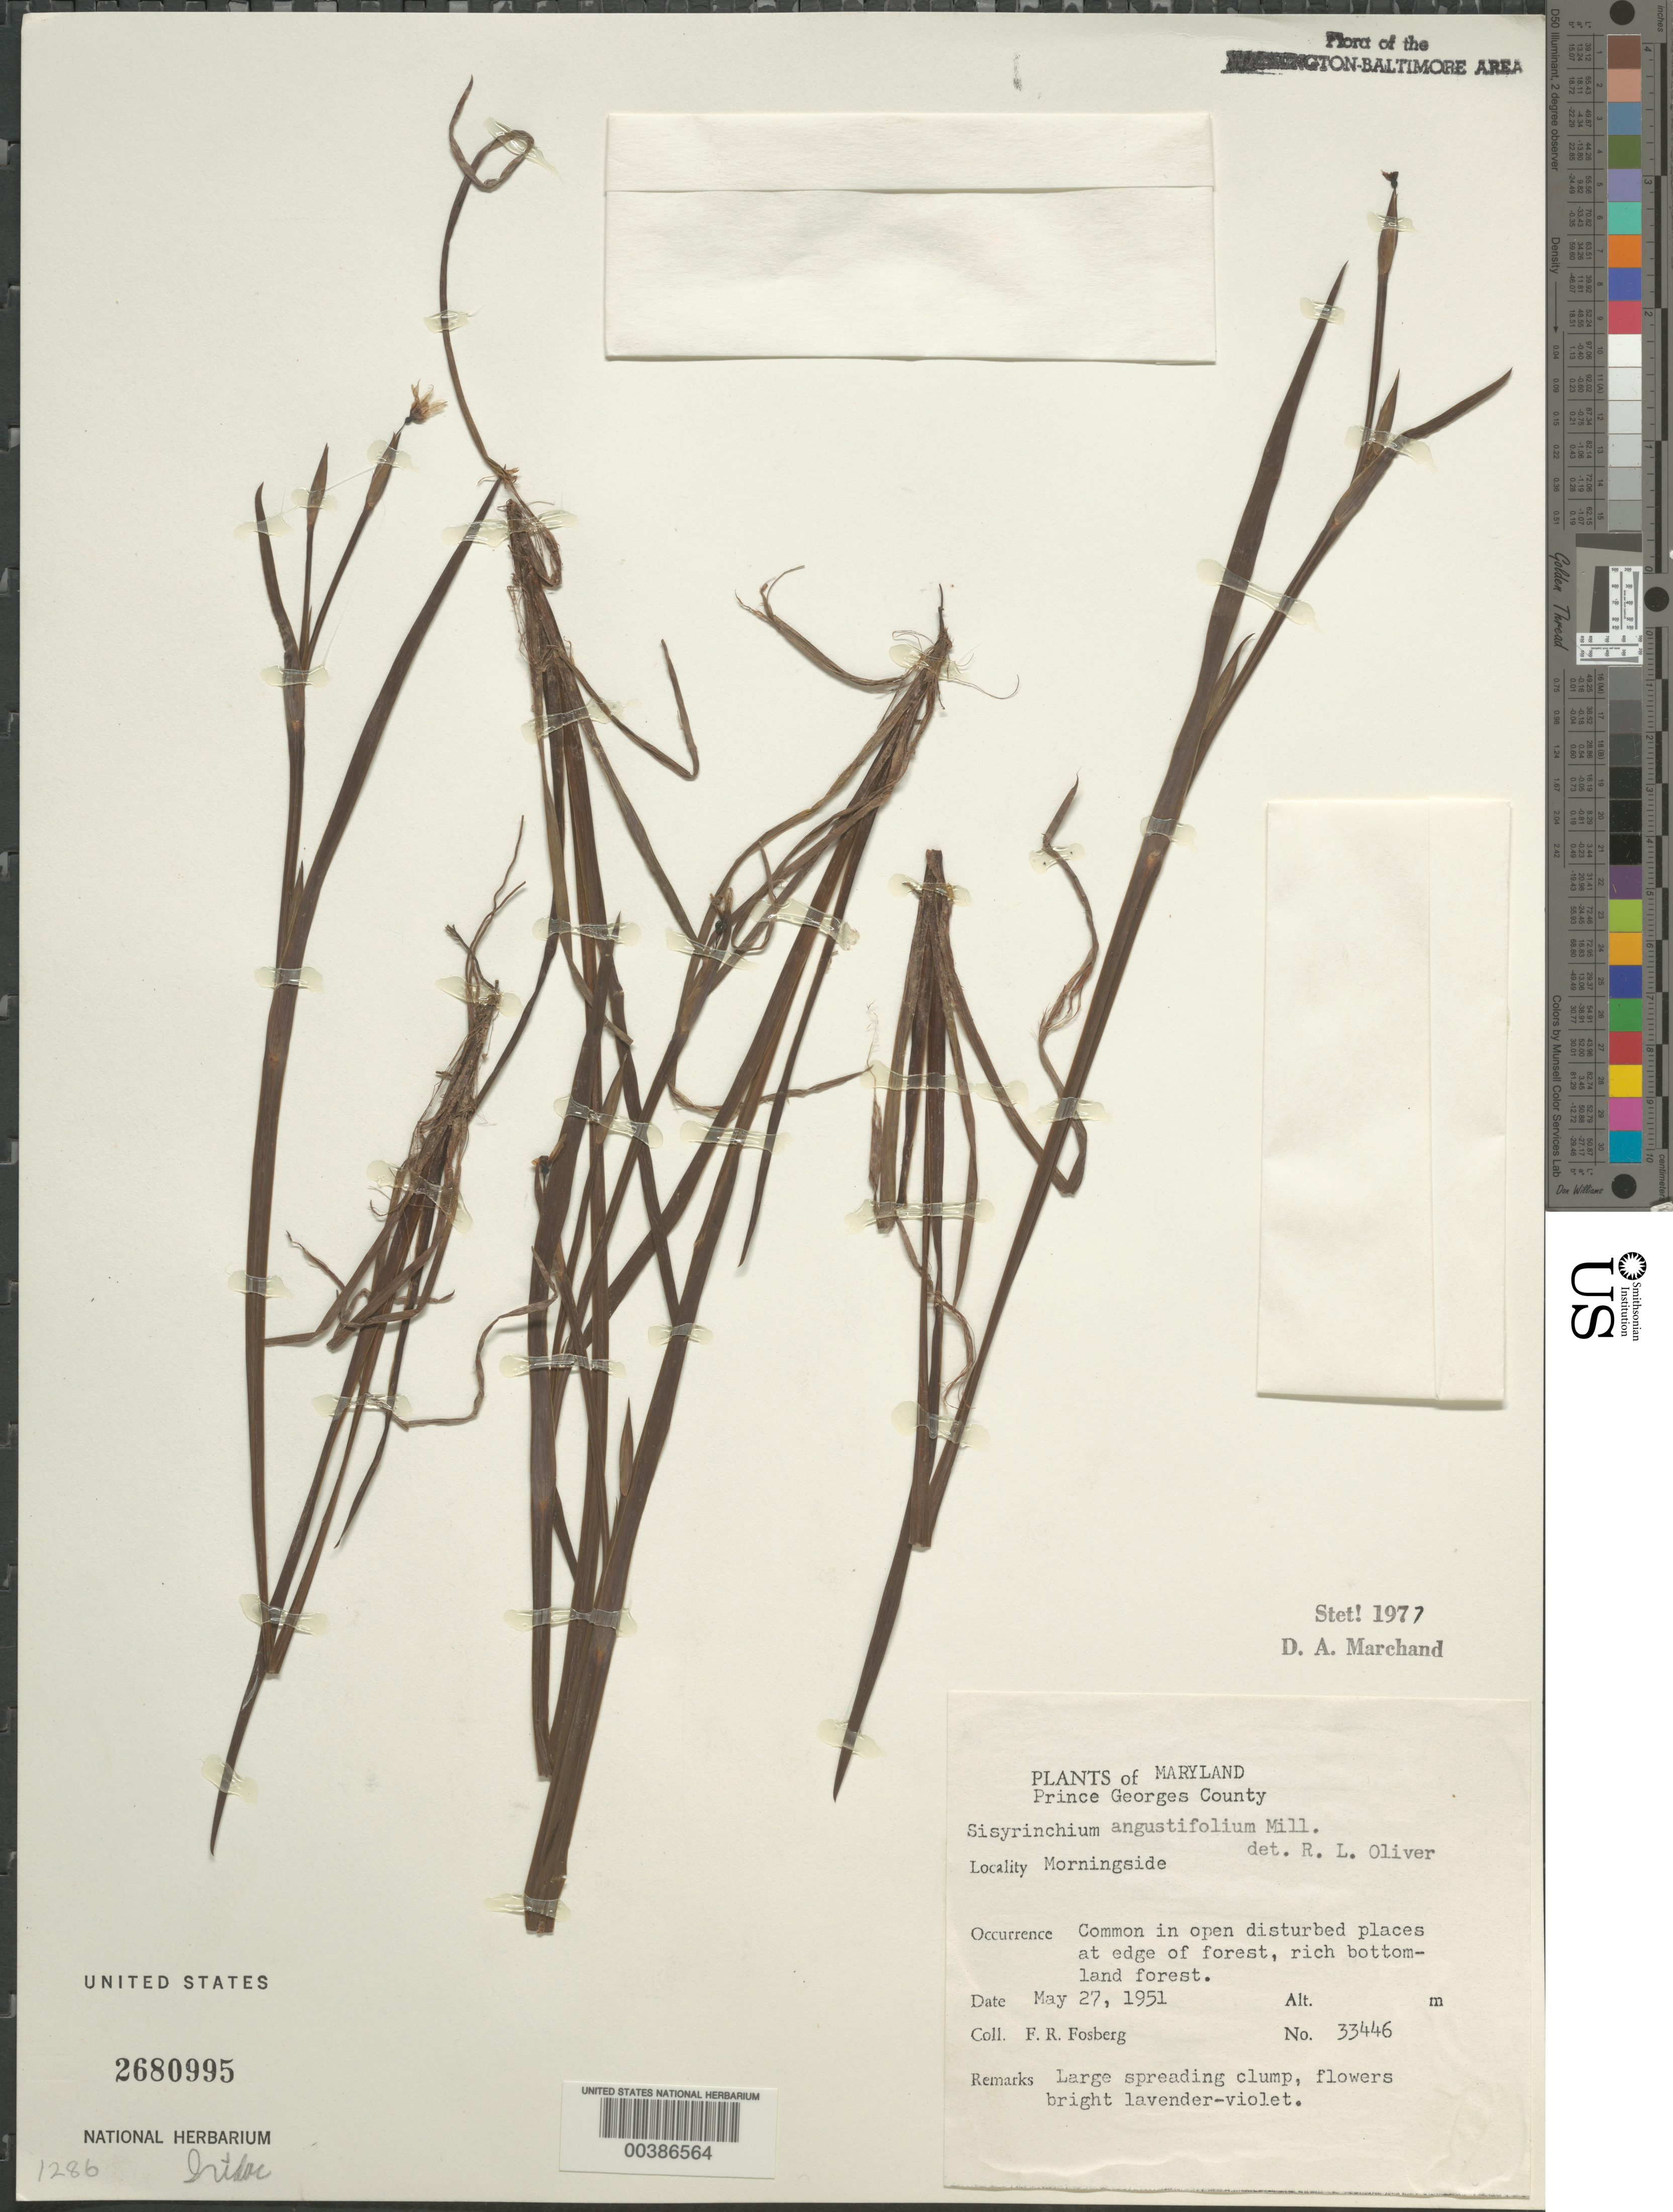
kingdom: Plantae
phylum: Tracheophyta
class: Liliopsida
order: Asparagales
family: Iridaceae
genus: Sisyrinchium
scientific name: Sisyrinchium angustifolium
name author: Mill.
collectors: F. R. Fosberg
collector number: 33446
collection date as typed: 27 May 1951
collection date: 1951-05-27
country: United States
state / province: Maryland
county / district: Prince George's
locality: Morningside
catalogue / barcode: US 2680995